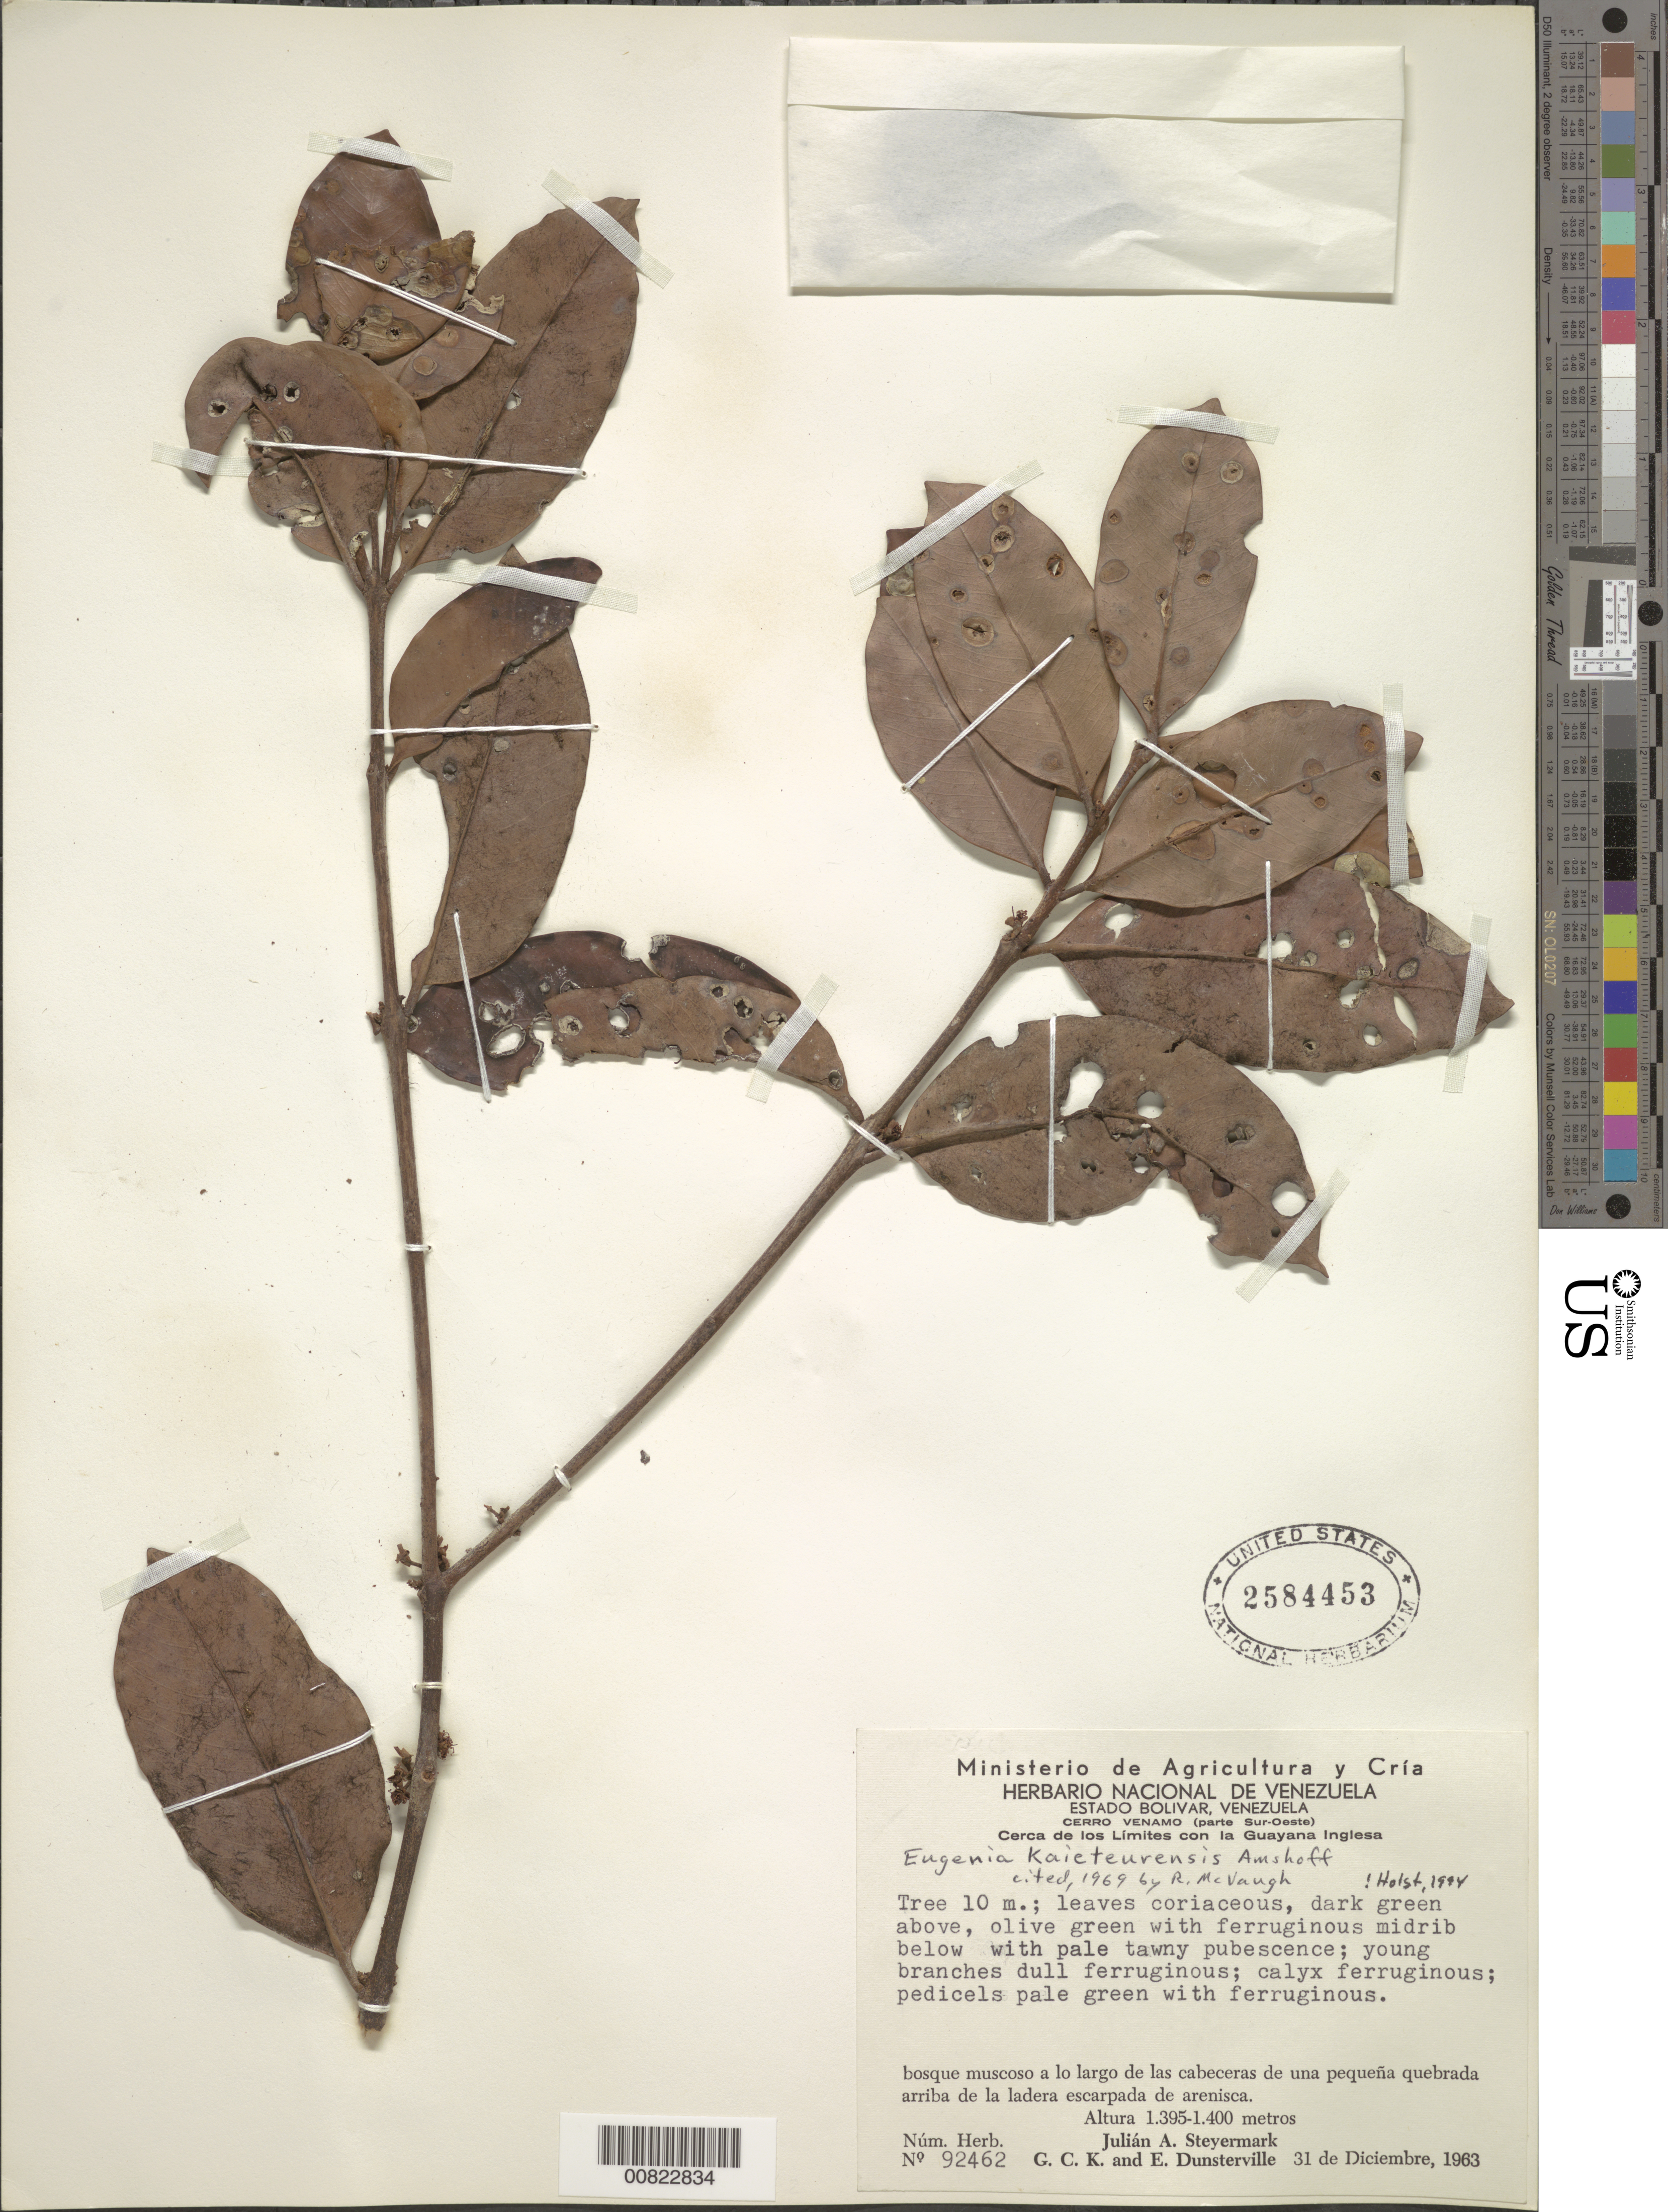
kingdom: Plantae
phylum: Tracheophyta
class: Magnoliopsida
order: Myrtales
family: Myrtaceae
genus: Eugenia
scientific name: Eugenia kaieteurensis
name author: Amshoff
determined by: Holst, Bruce K.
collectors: J. Steyermark, G. C. K. Dunsterville & E. Dunsterville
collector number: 92462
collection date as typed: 31-Dec-63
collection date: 1963-12-31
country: Venezuela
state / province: Bolívar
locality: Cerro Venamo, Río Venamo, cerca de los limites con Guayana Inglesa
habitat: Bosque muscoso a lo largo de las cabercas de una pequena quebrada arriba de la ladera escarpada de arensica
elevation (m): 1395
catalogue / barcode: US 2584453